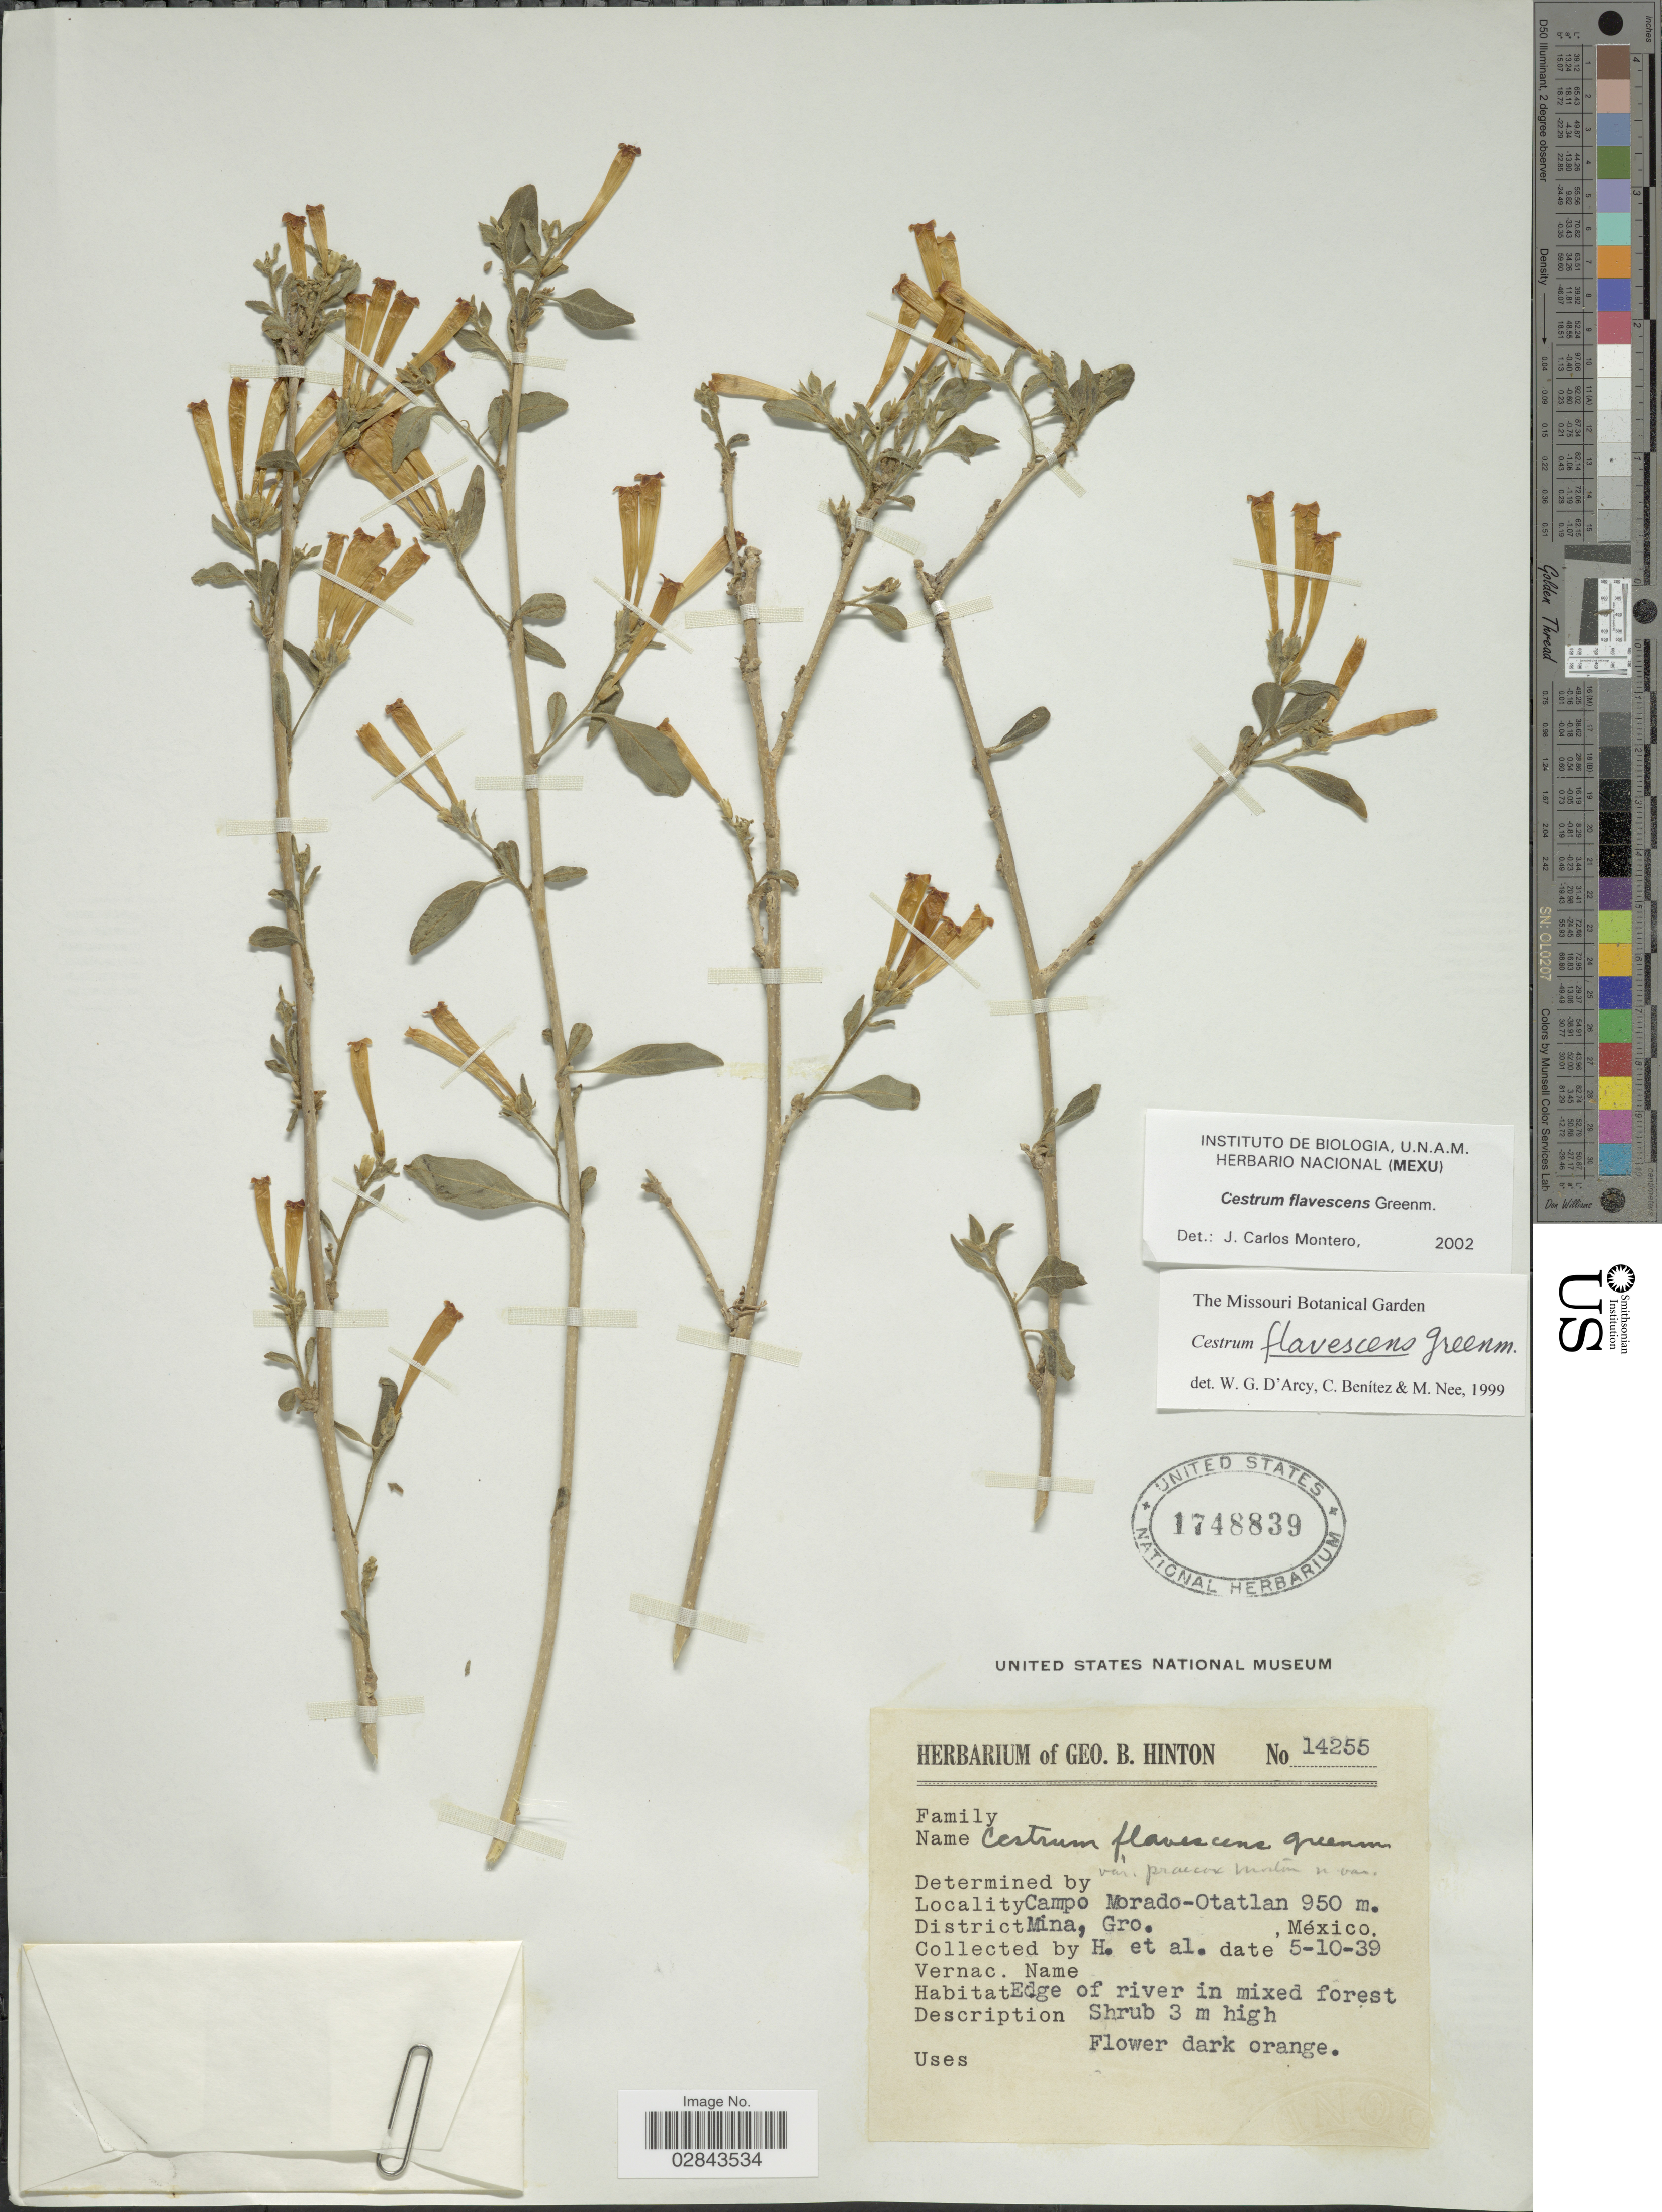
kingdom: Plantae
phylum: Tracheophyta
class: Magnoliopsida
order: Solanales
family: Solanaceae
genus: Cestrum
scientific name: Cestrum flavescens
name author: Greenm.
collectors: G. B. Hinton & et al.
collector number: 14255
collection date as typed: Transcribed d/m/y: 5/10/39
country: Mexico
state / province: Guerrero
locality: Campo Morado-Otatlan, District Mina.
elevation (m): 950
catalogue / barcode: US 1748839